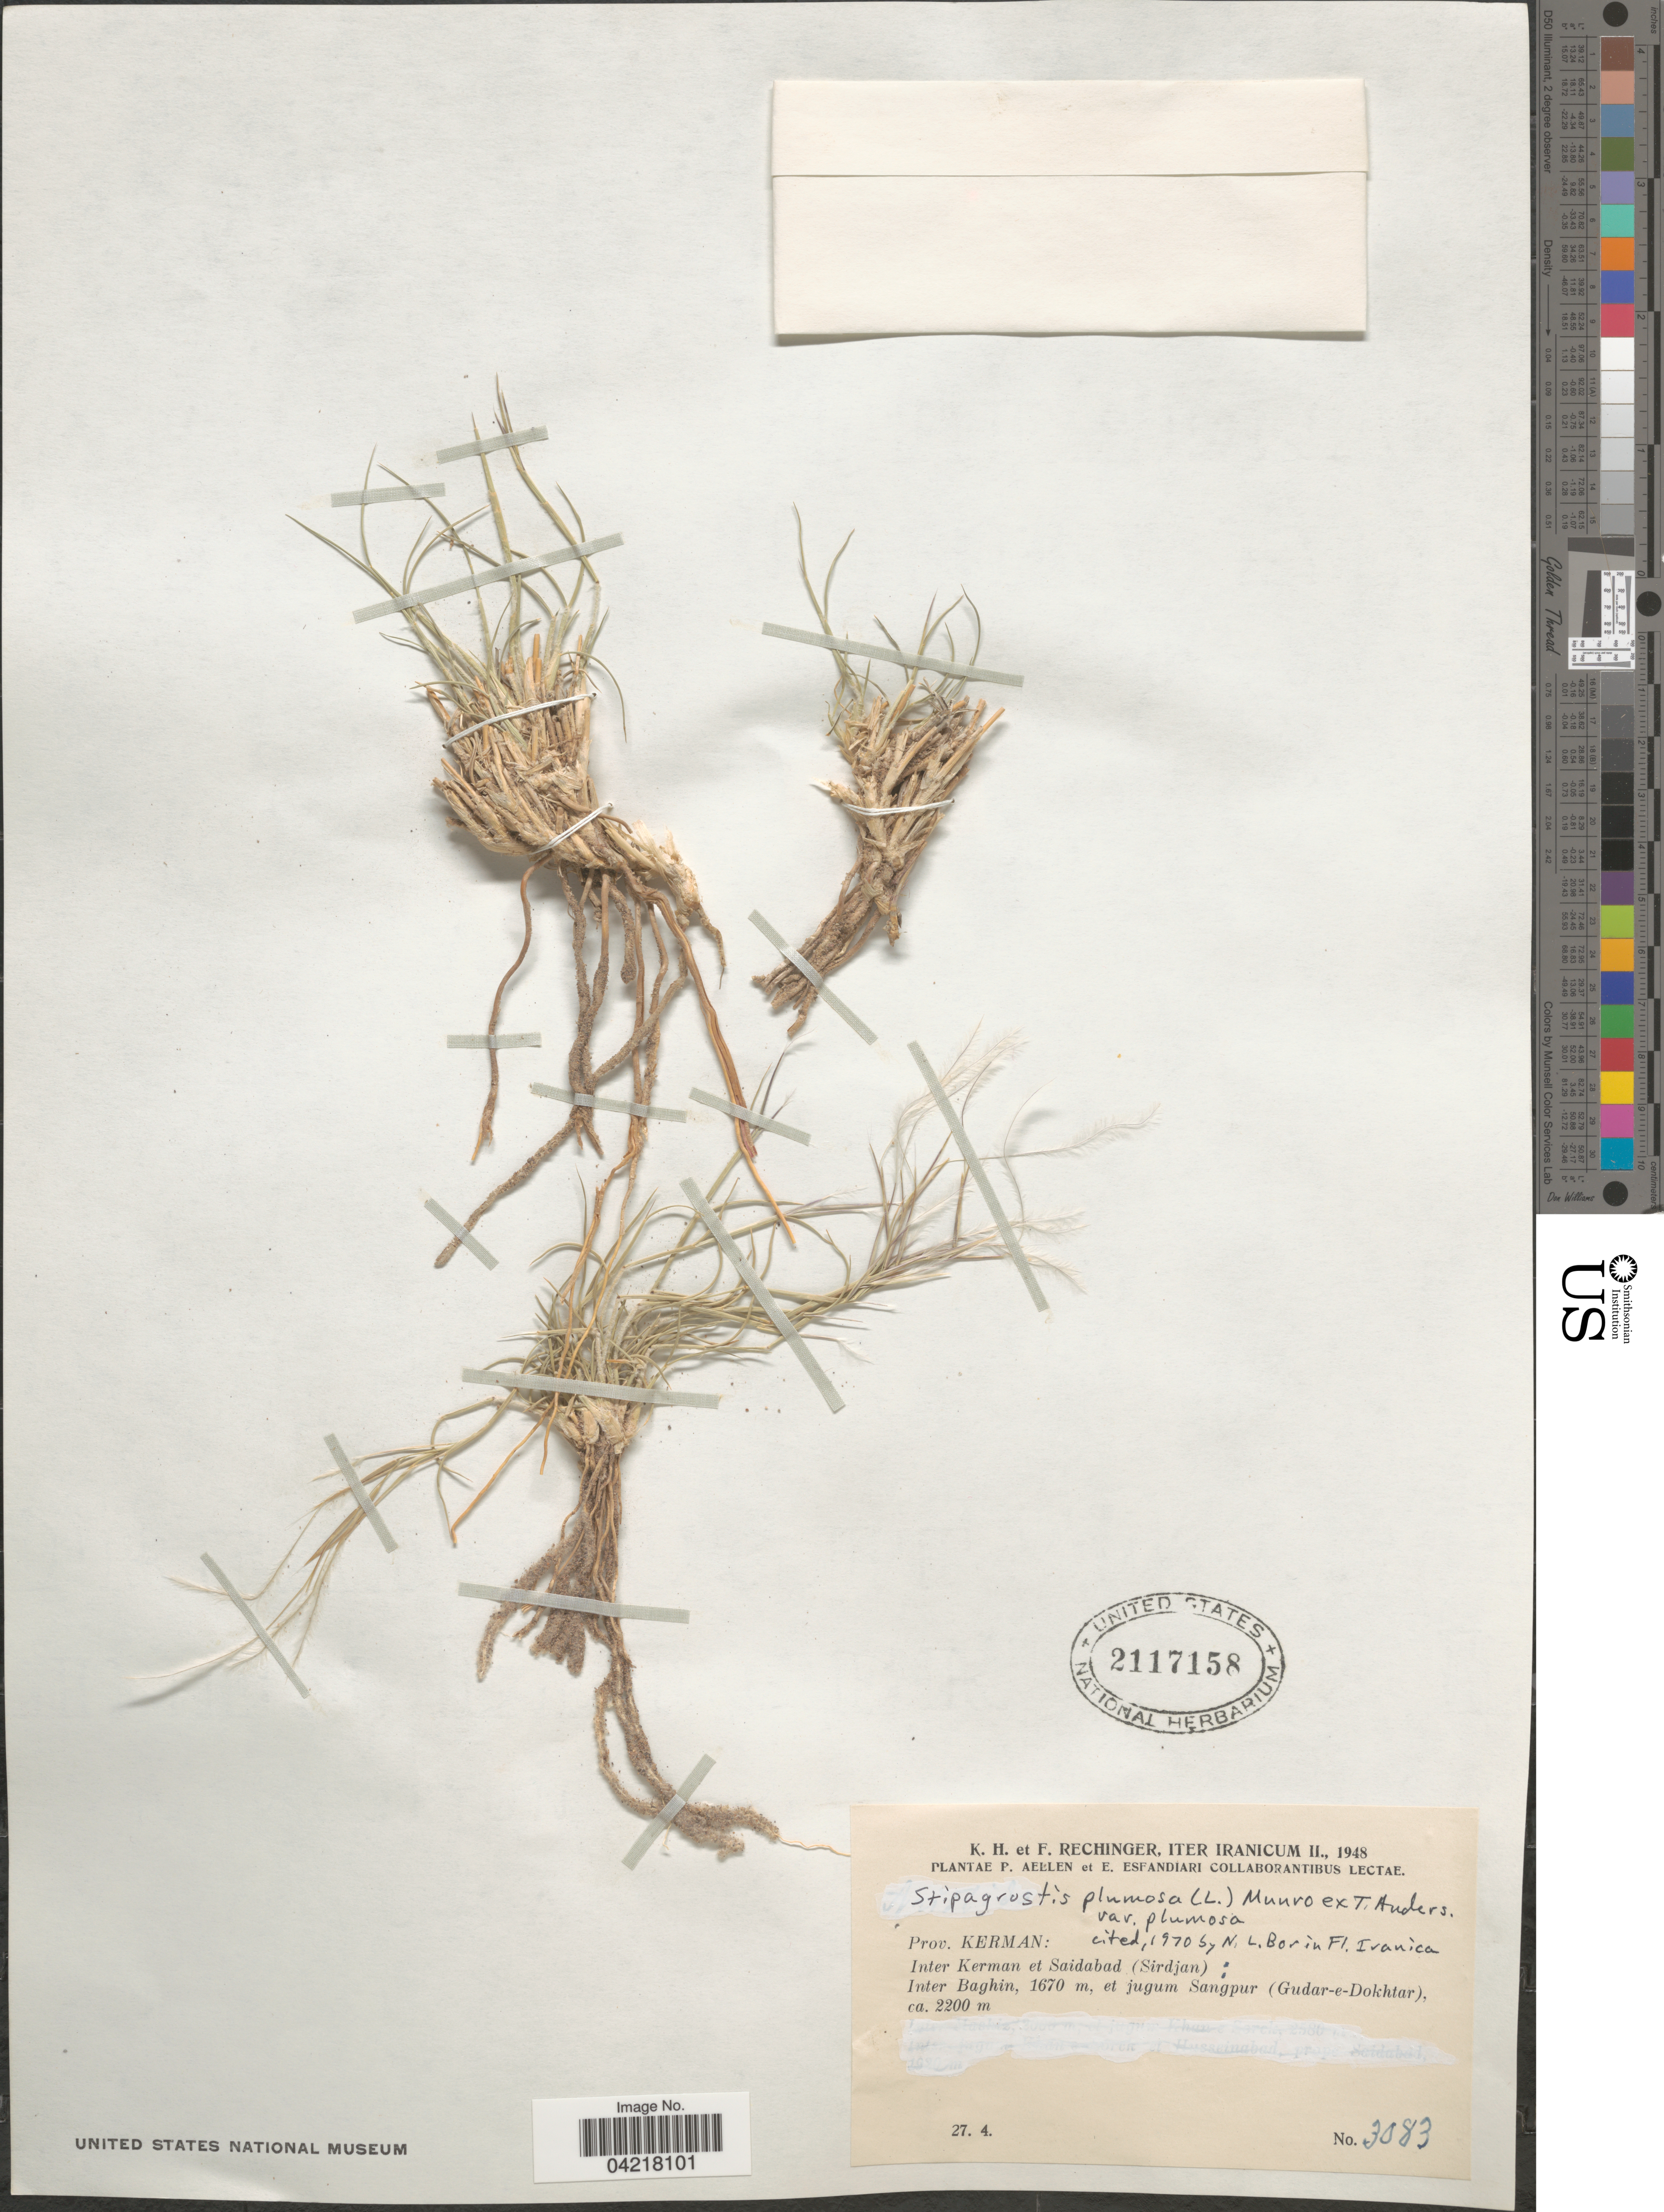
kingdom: Plantae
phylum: Tracheophyta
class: Liliopsida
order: Poales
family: Poaceae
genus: Stipagrostis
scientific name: Stipagrostis plumosa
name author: (L.) Munro ex T. Anderson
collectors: K. H. Rechinger & F. Rechinger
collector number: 3083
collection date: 1948-04-27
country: Iran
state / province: Kerman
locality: Iter Iranicum II., 1948. Inter Kerman et Saidabad (Sirdjan): Inter Baghin, et jugum Sangpur (Gudar-e-Dokhtar).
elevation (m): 1670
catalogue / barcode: US 2117158